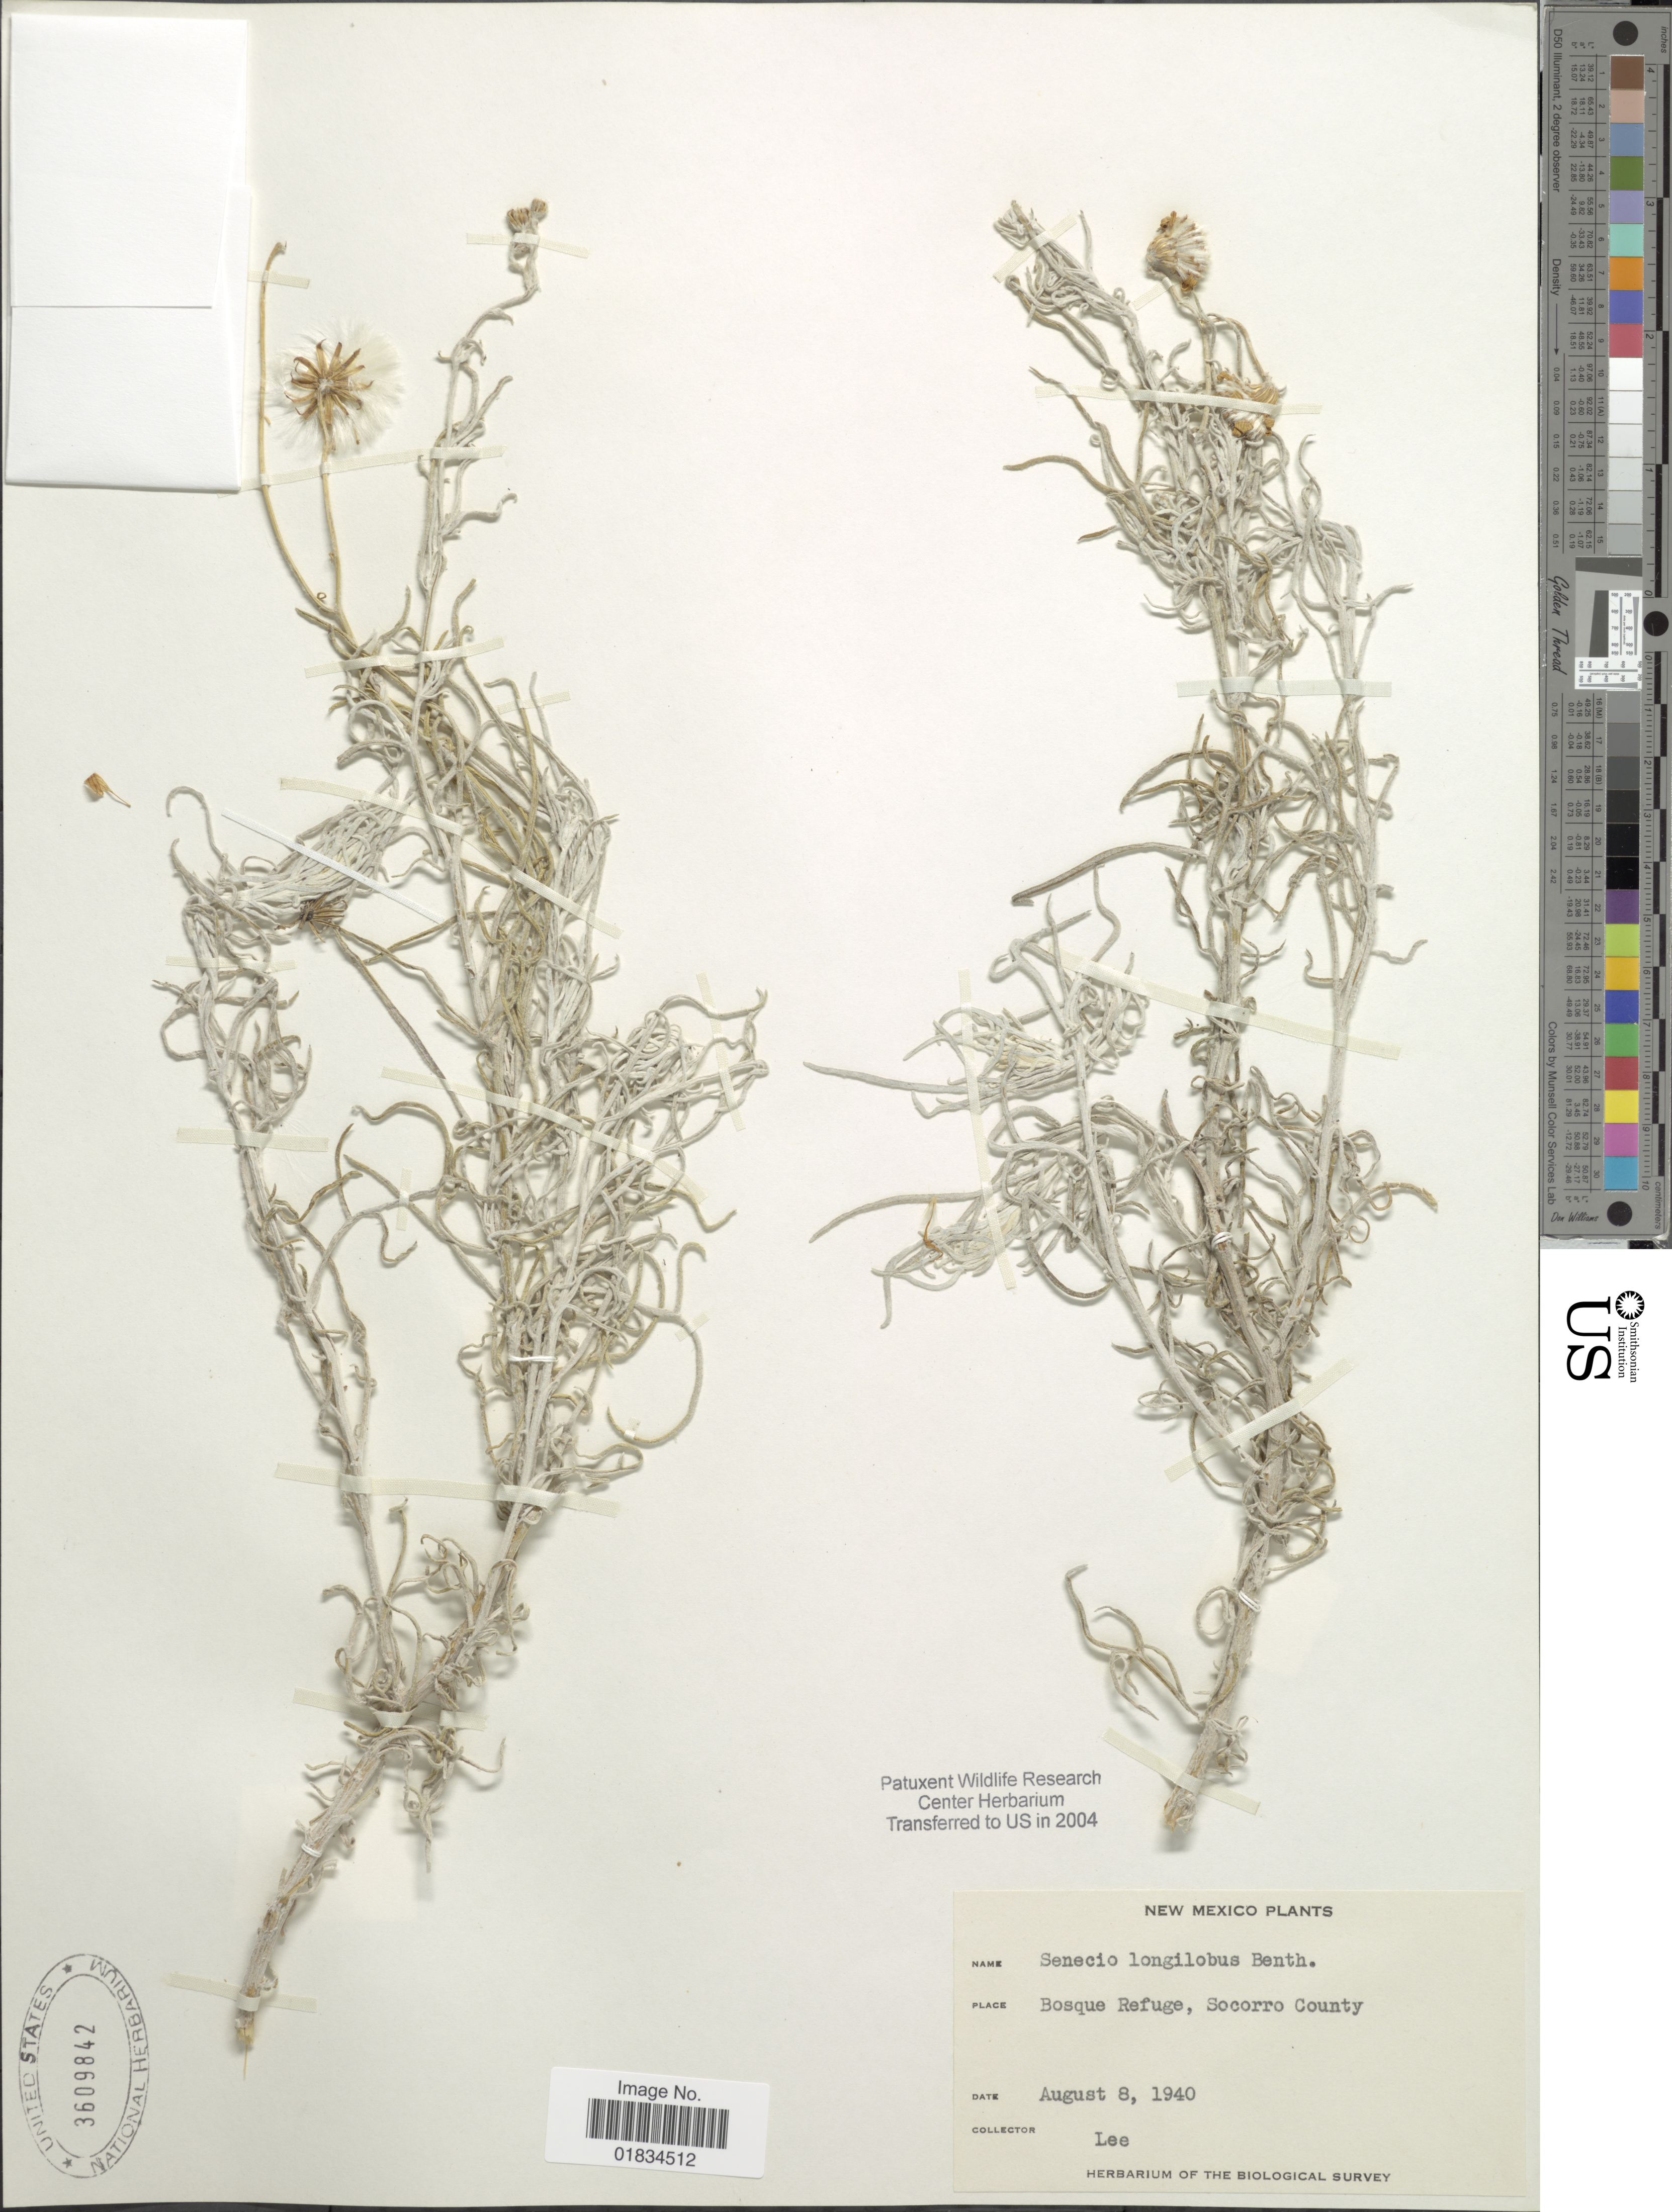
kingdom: Plantae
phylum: Tracheophyta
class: Magnoliopsida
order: Asterales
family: Asteraceae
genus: Senecio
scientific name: Senecio flaccidus var. flaccidus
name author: Less.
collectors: -. Lee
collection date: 1940-08-08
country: United States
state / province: New Mexico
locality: Bosque Refuge, Socorro County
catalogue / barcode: US 3609842